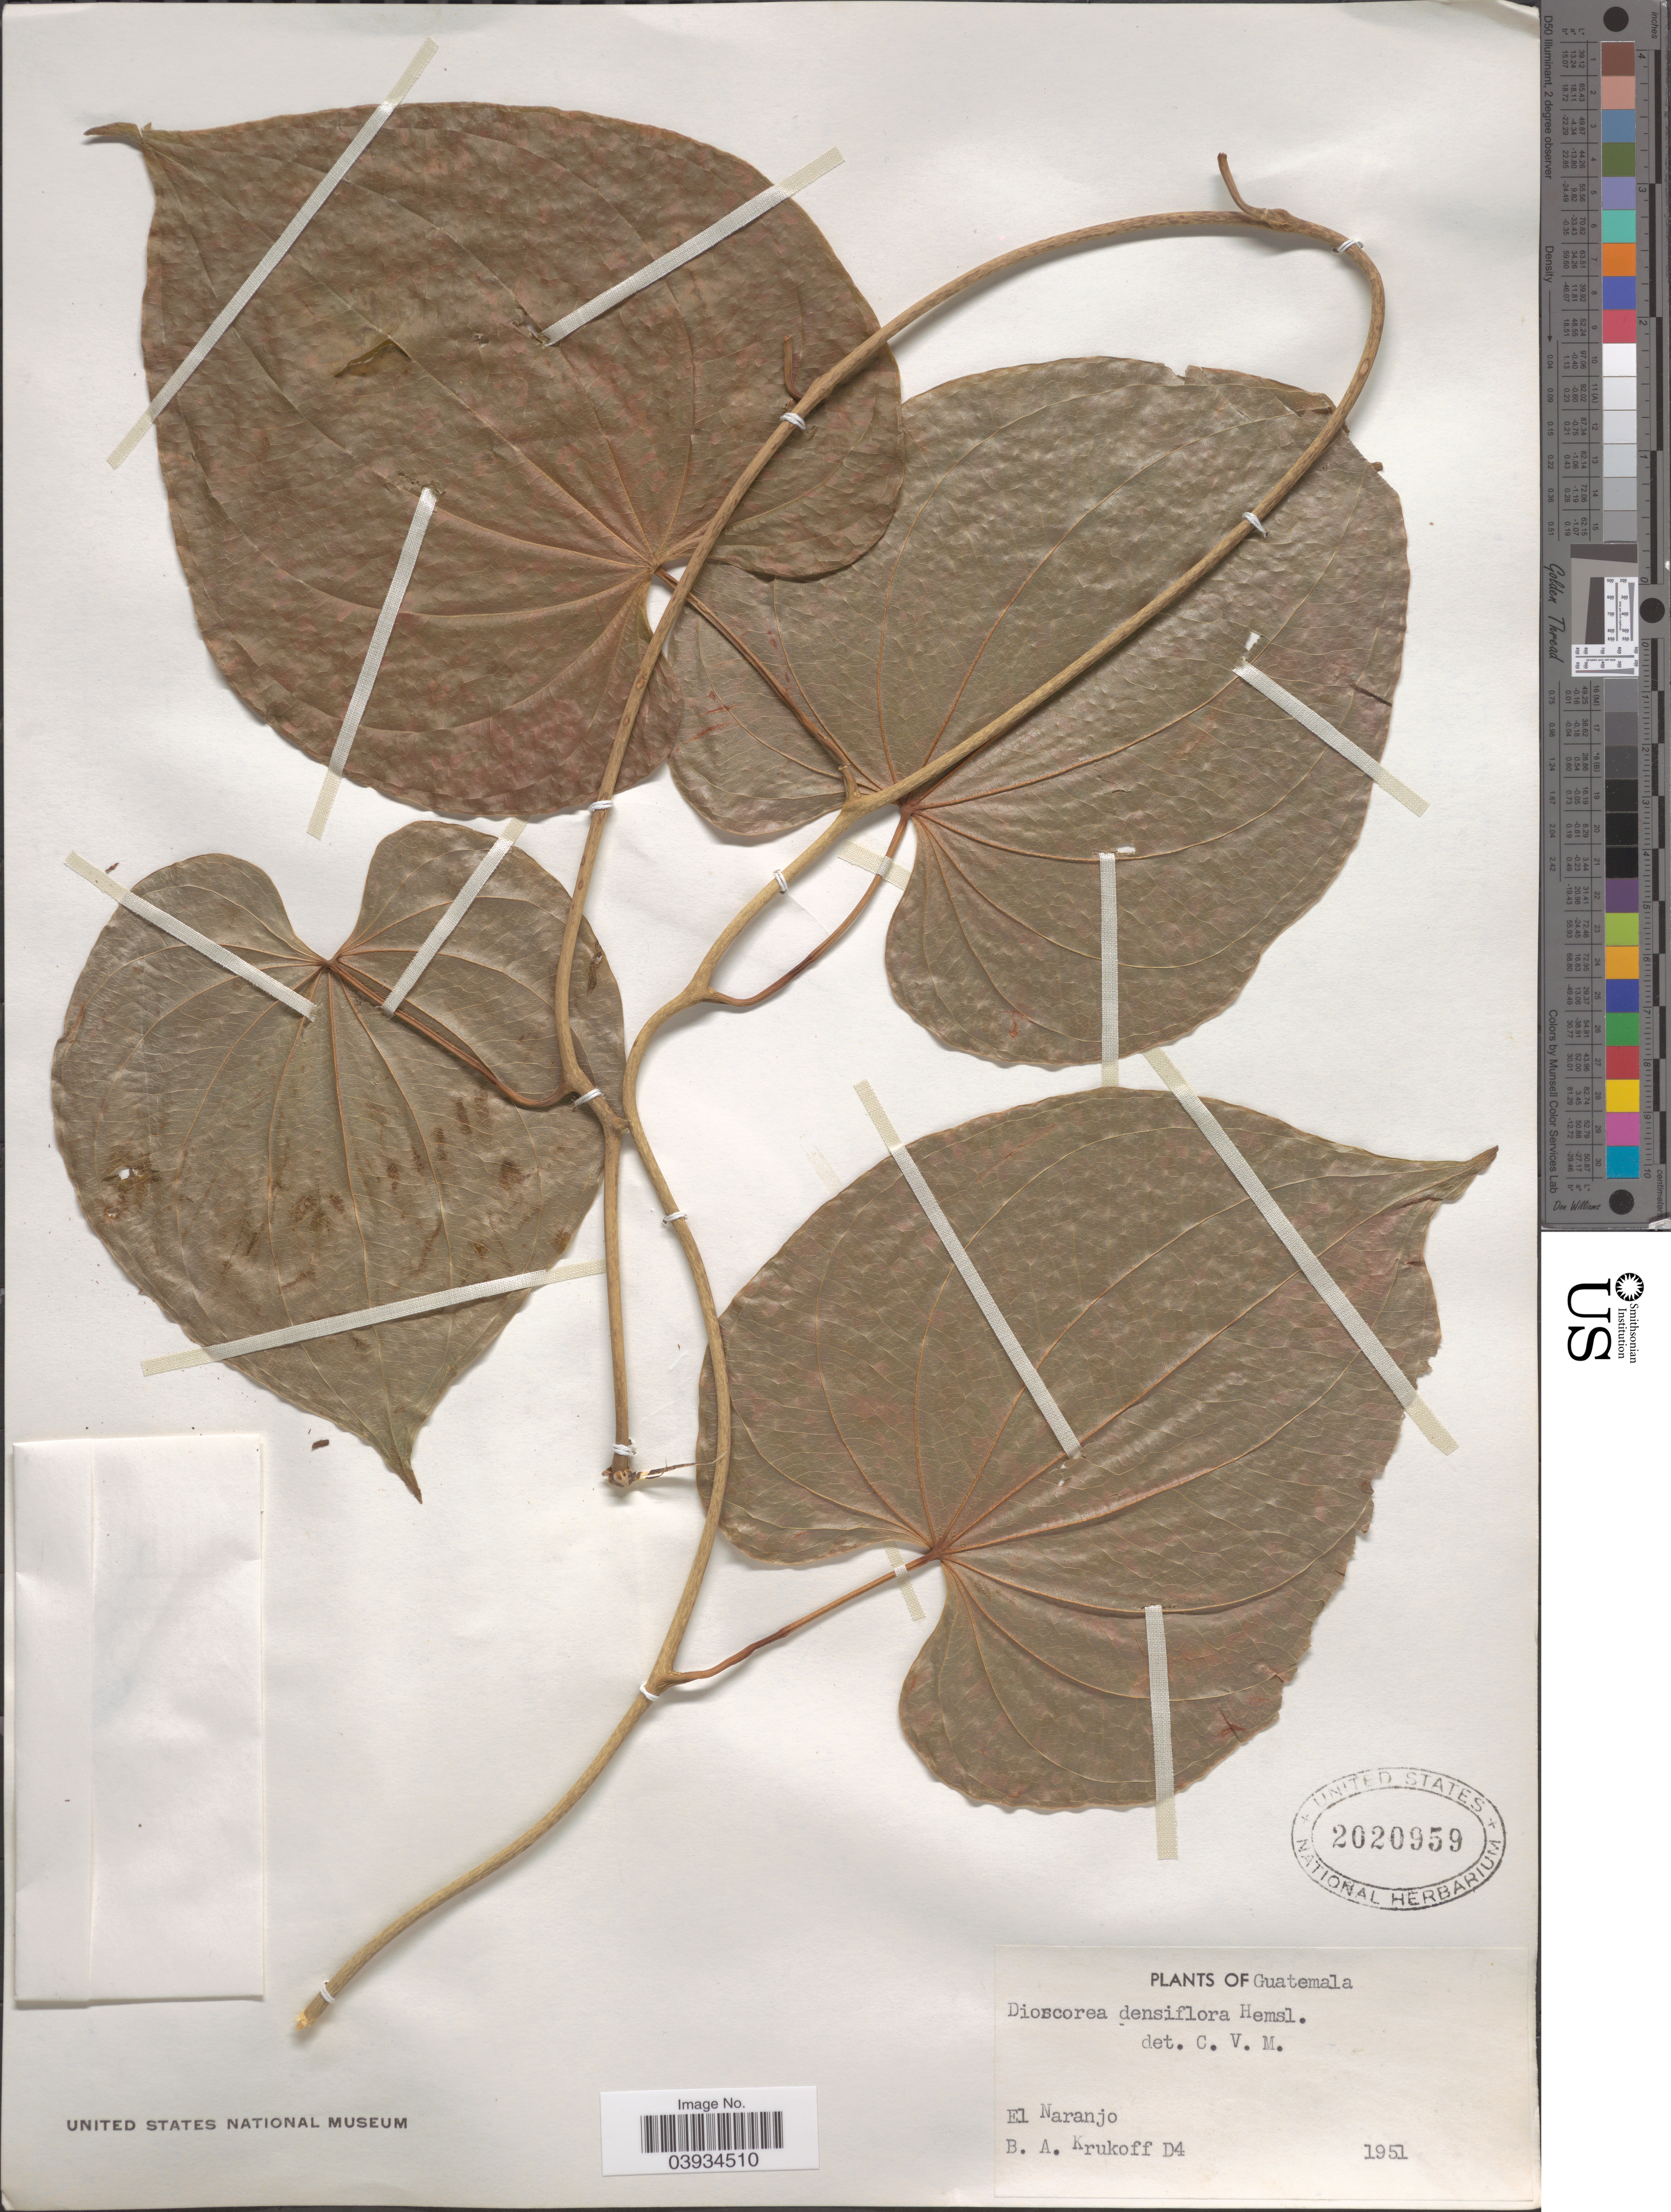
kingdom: Plantae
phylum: Tracheophyta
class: Liliopsida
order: Dioscoreales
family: Dioscoreaceae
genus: Dioscorea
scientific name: Dioscorea densiflora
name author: Hemsl.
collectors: B. A. Krukoff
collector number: D4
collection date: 1951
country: Guatemala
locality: El Naranjo.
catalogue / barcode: US 2020959